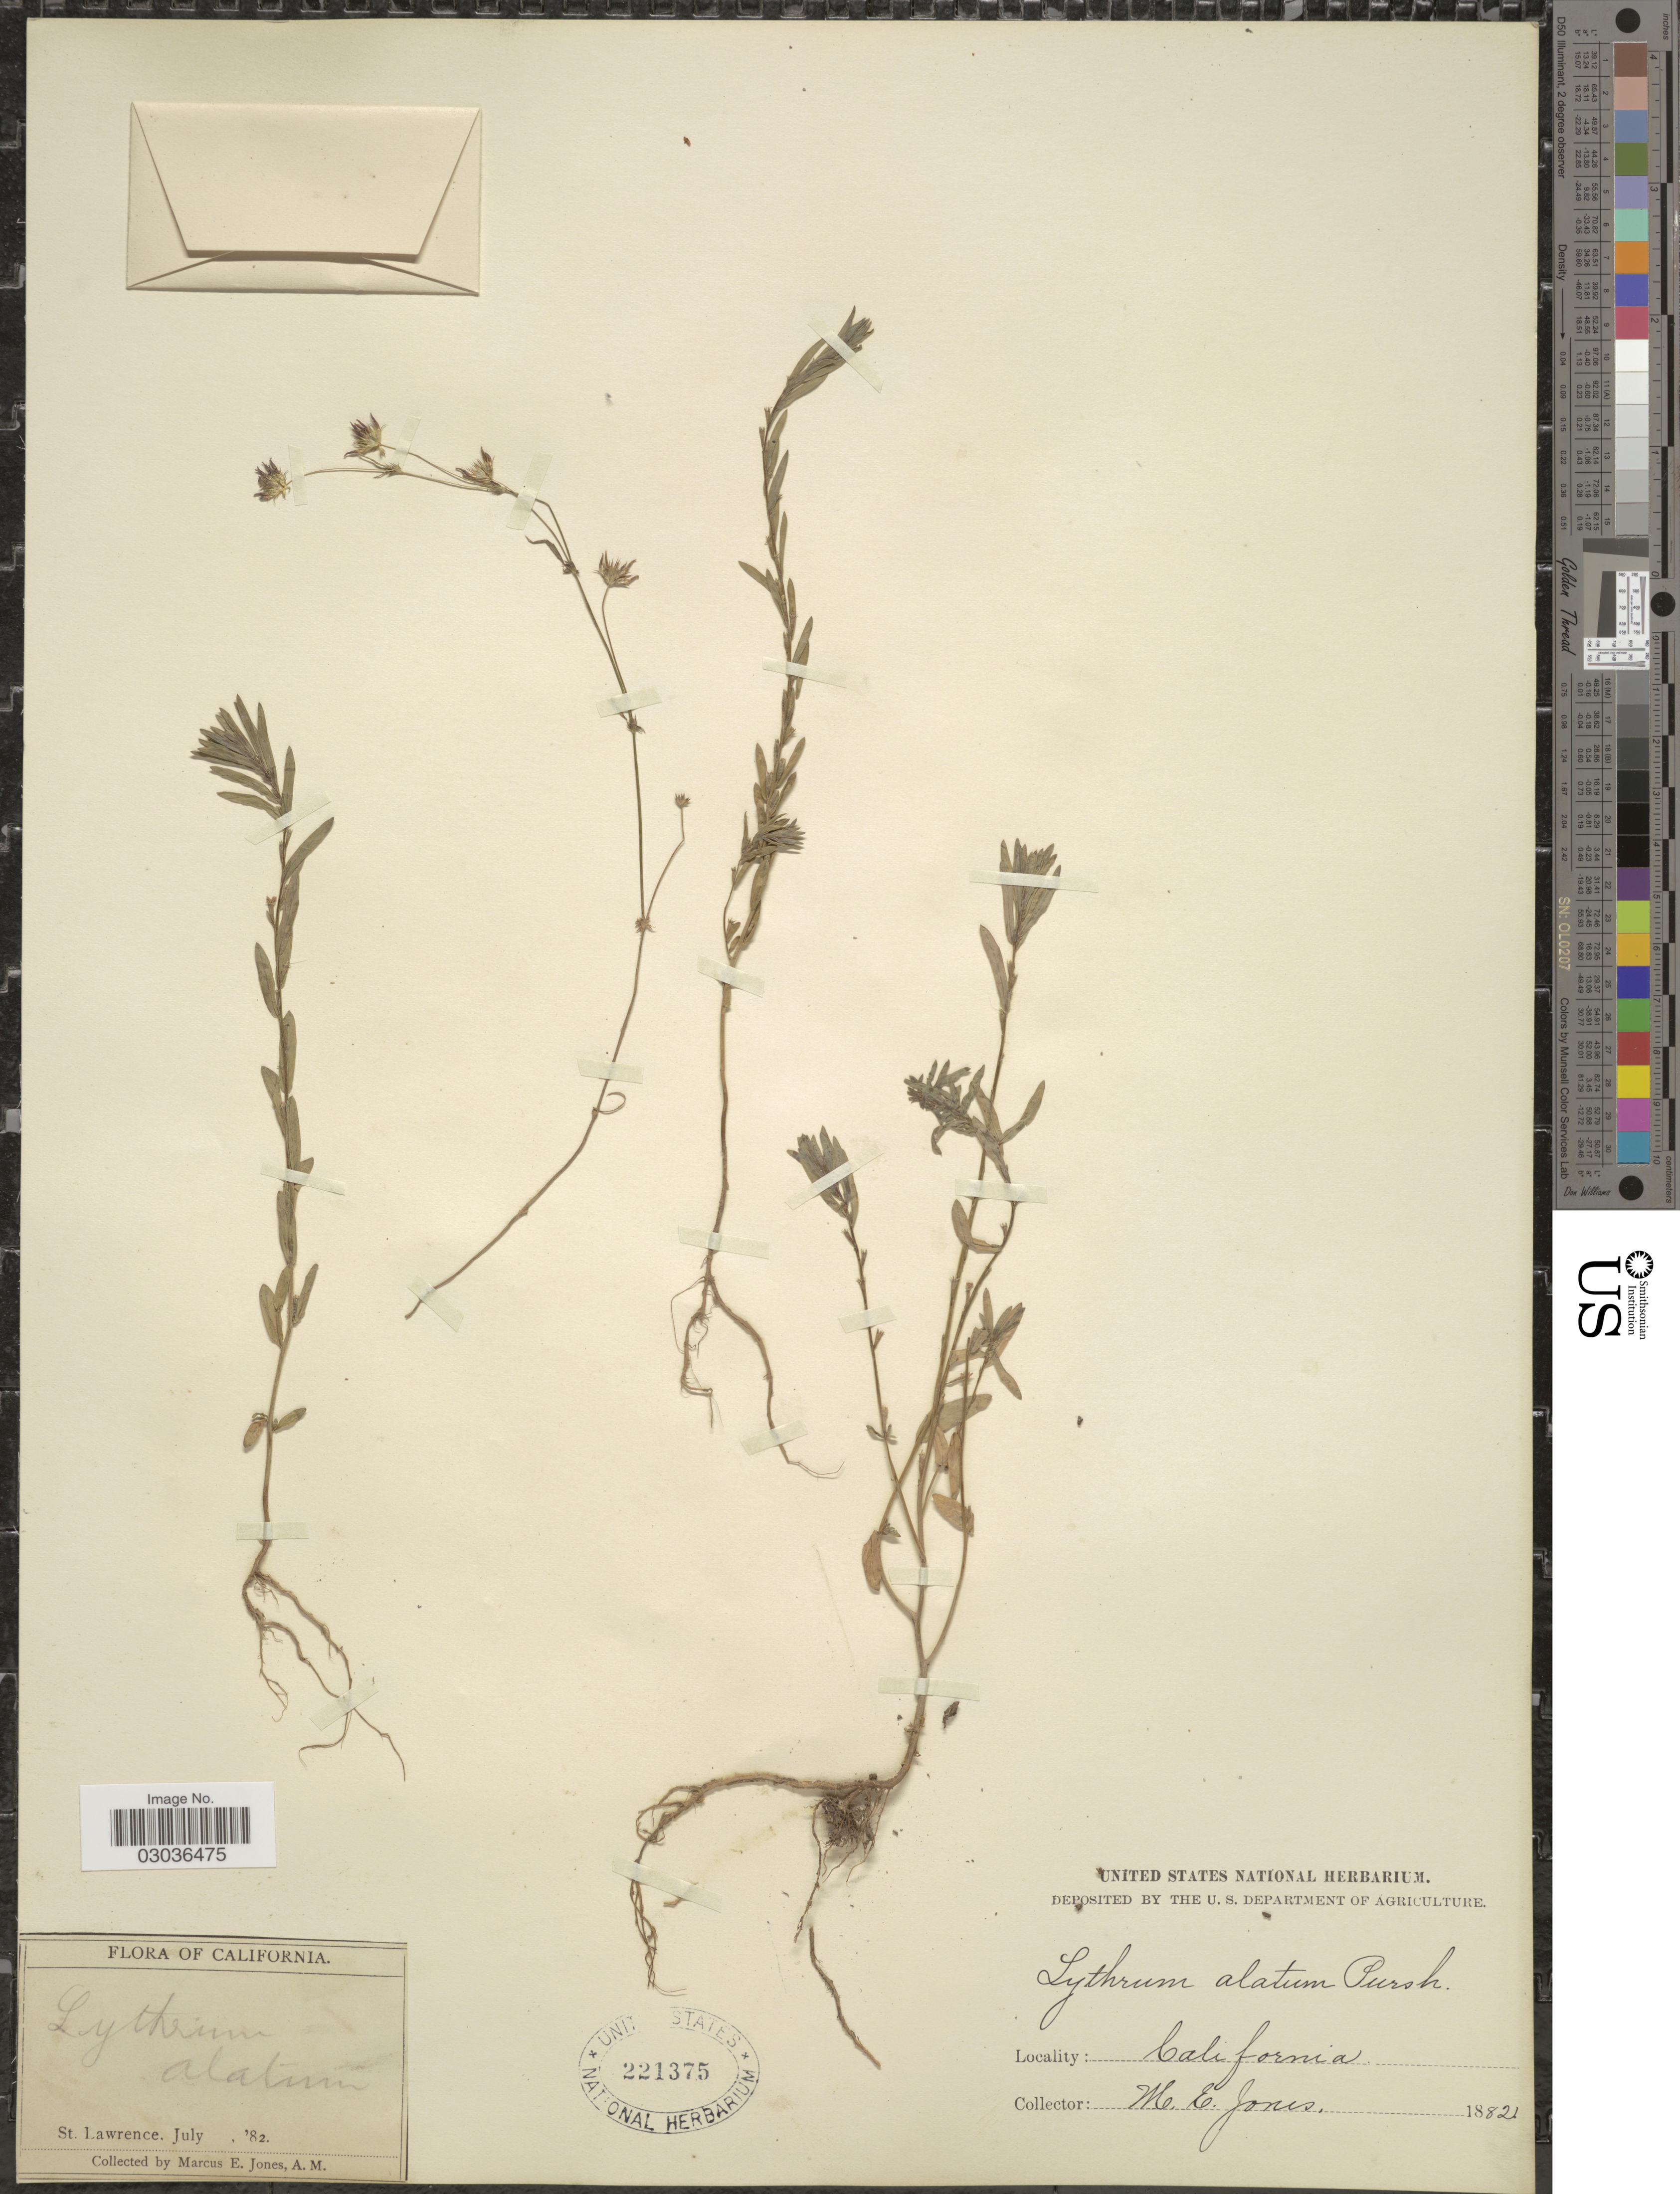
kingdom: Plantae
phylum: Tracheophyta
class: Magnoliopsida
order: Myrtales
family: Lythraceae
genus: Lythrum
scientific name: Lythrum adsurgens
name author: Greene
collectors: M. E. Jones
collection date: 1882-07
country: United States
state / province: California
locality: St. Lawrence.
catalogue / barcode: US 221375